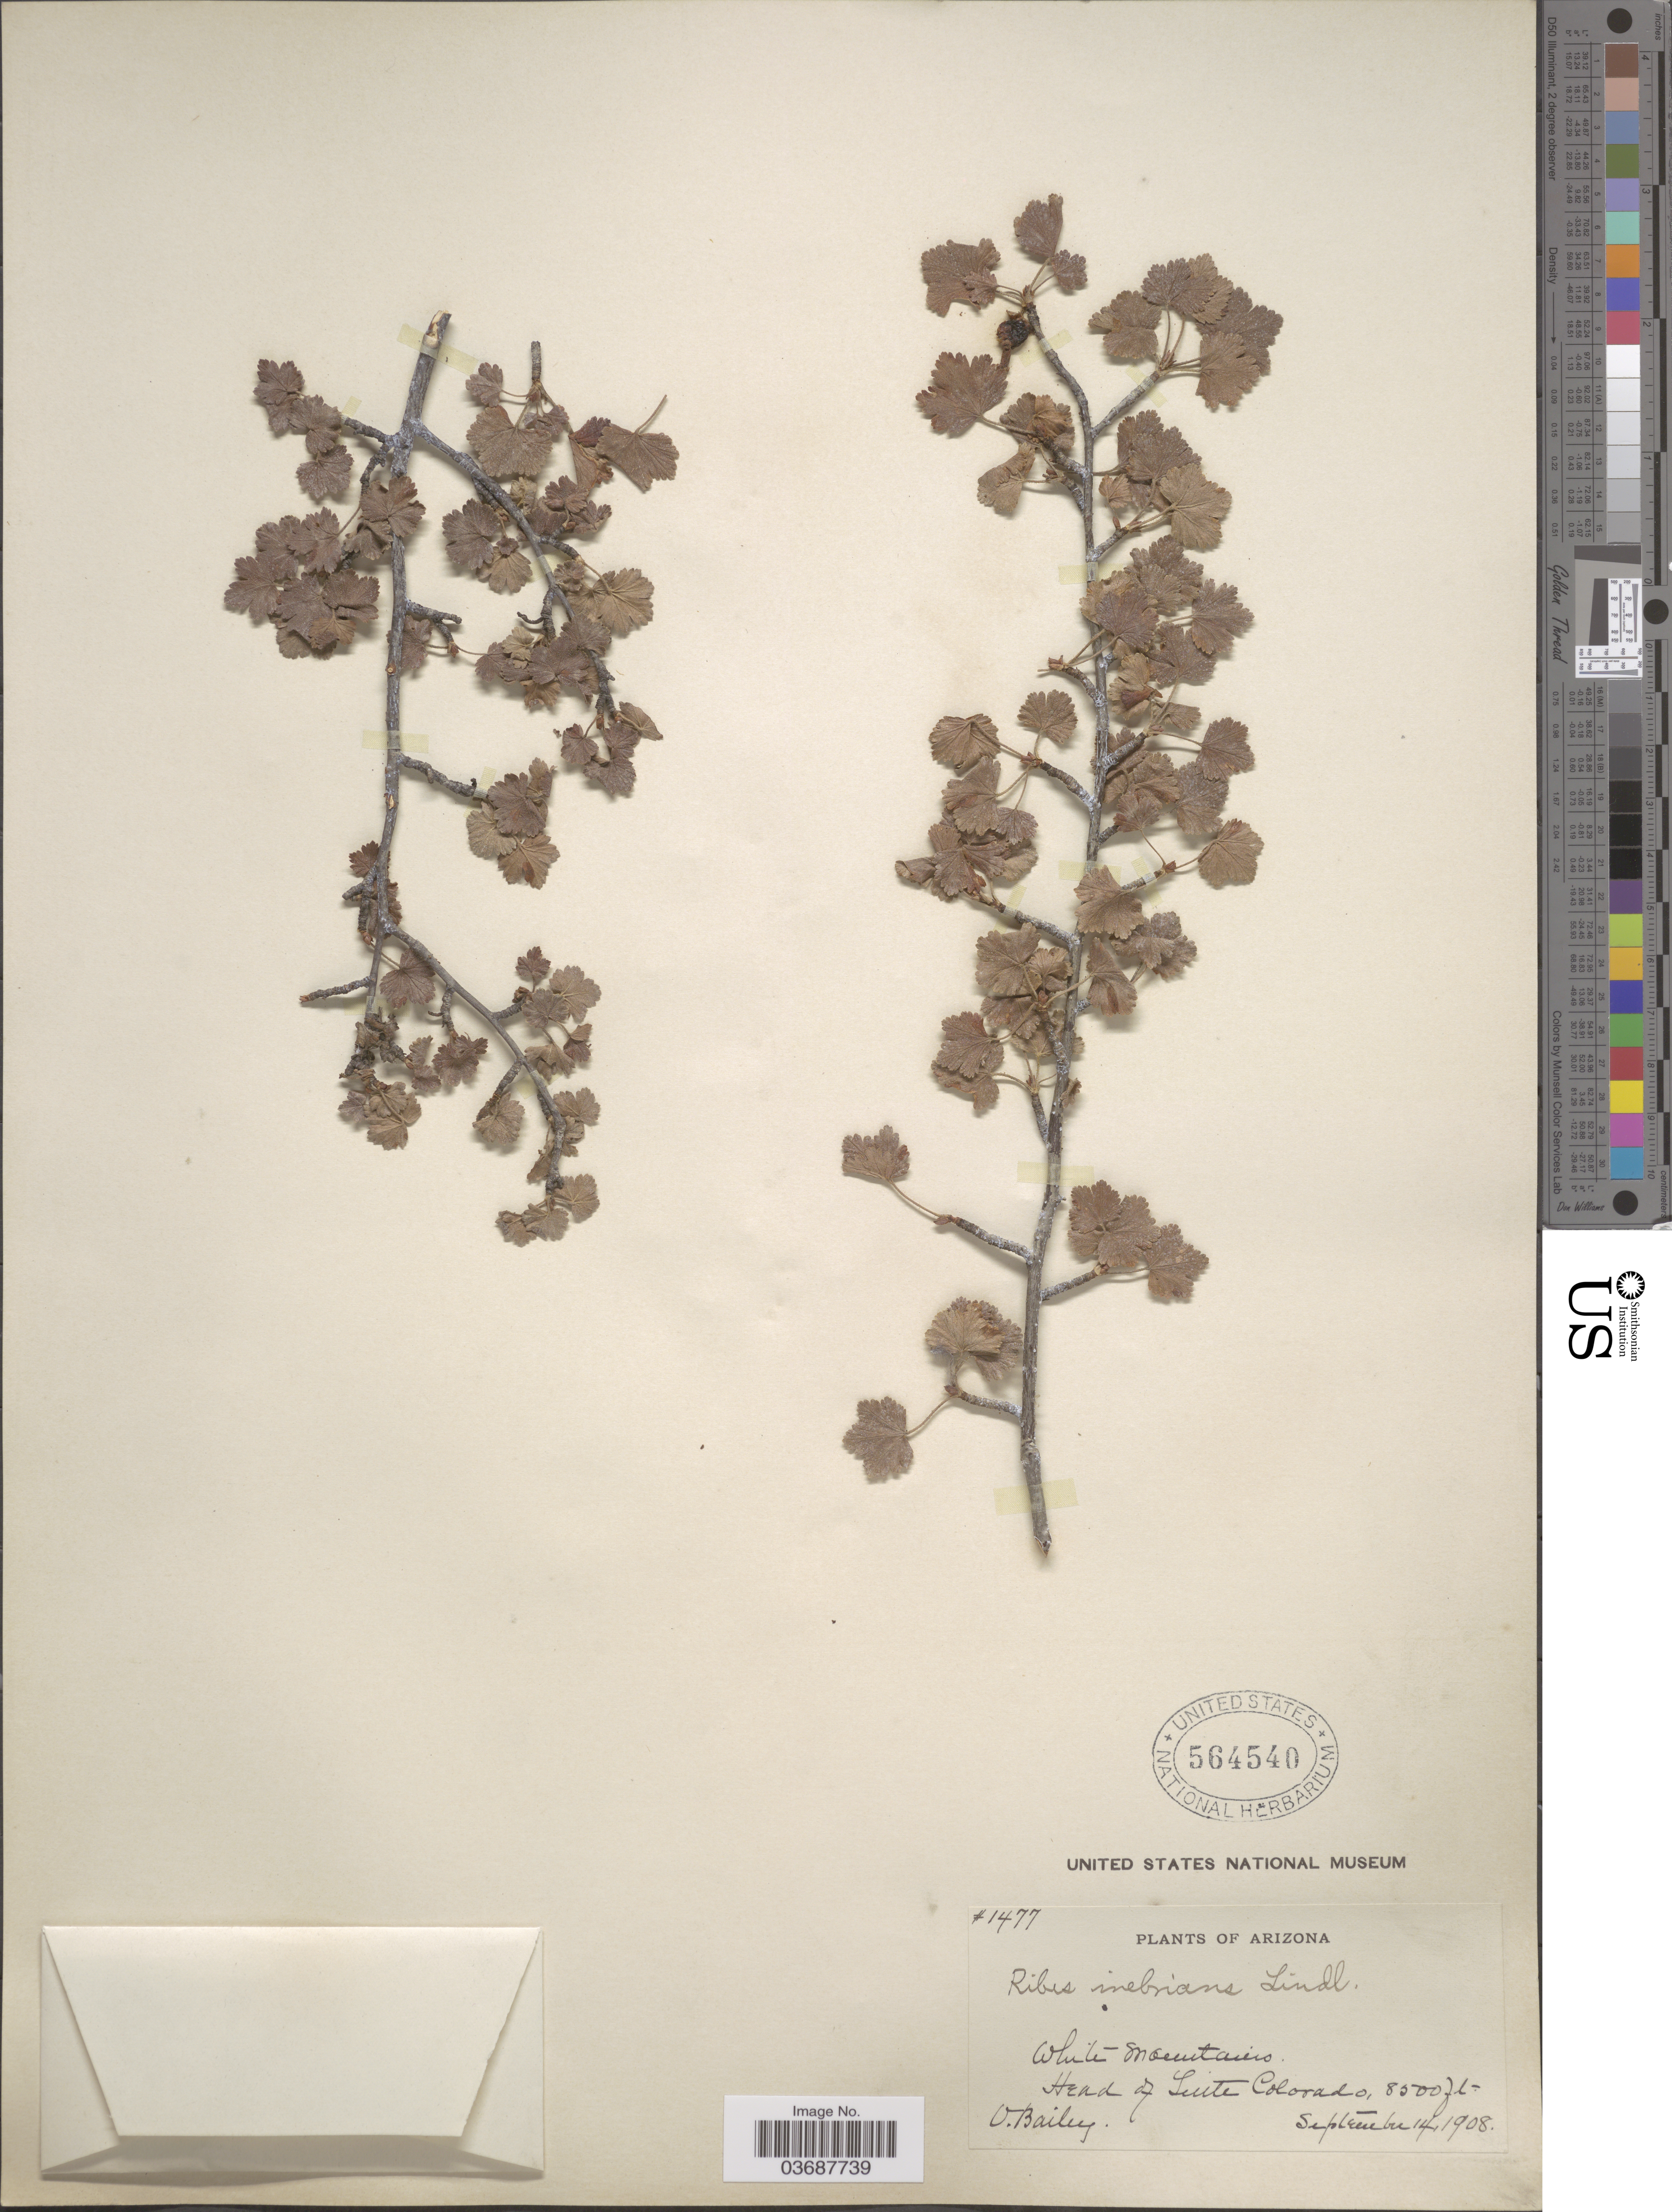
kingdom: Plantae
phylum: Tracheophyta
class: Magnoliopsida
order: Saxifragales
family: Grossulariaceae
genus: Ribes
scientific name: Ribes inebrians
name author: Lindl.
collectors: O. Bailey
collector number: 1477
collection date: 1908-09-14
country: United States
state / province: Arizona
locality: White Mountains. Head of Little Colorado.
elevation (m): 2591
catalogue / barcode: US 564540